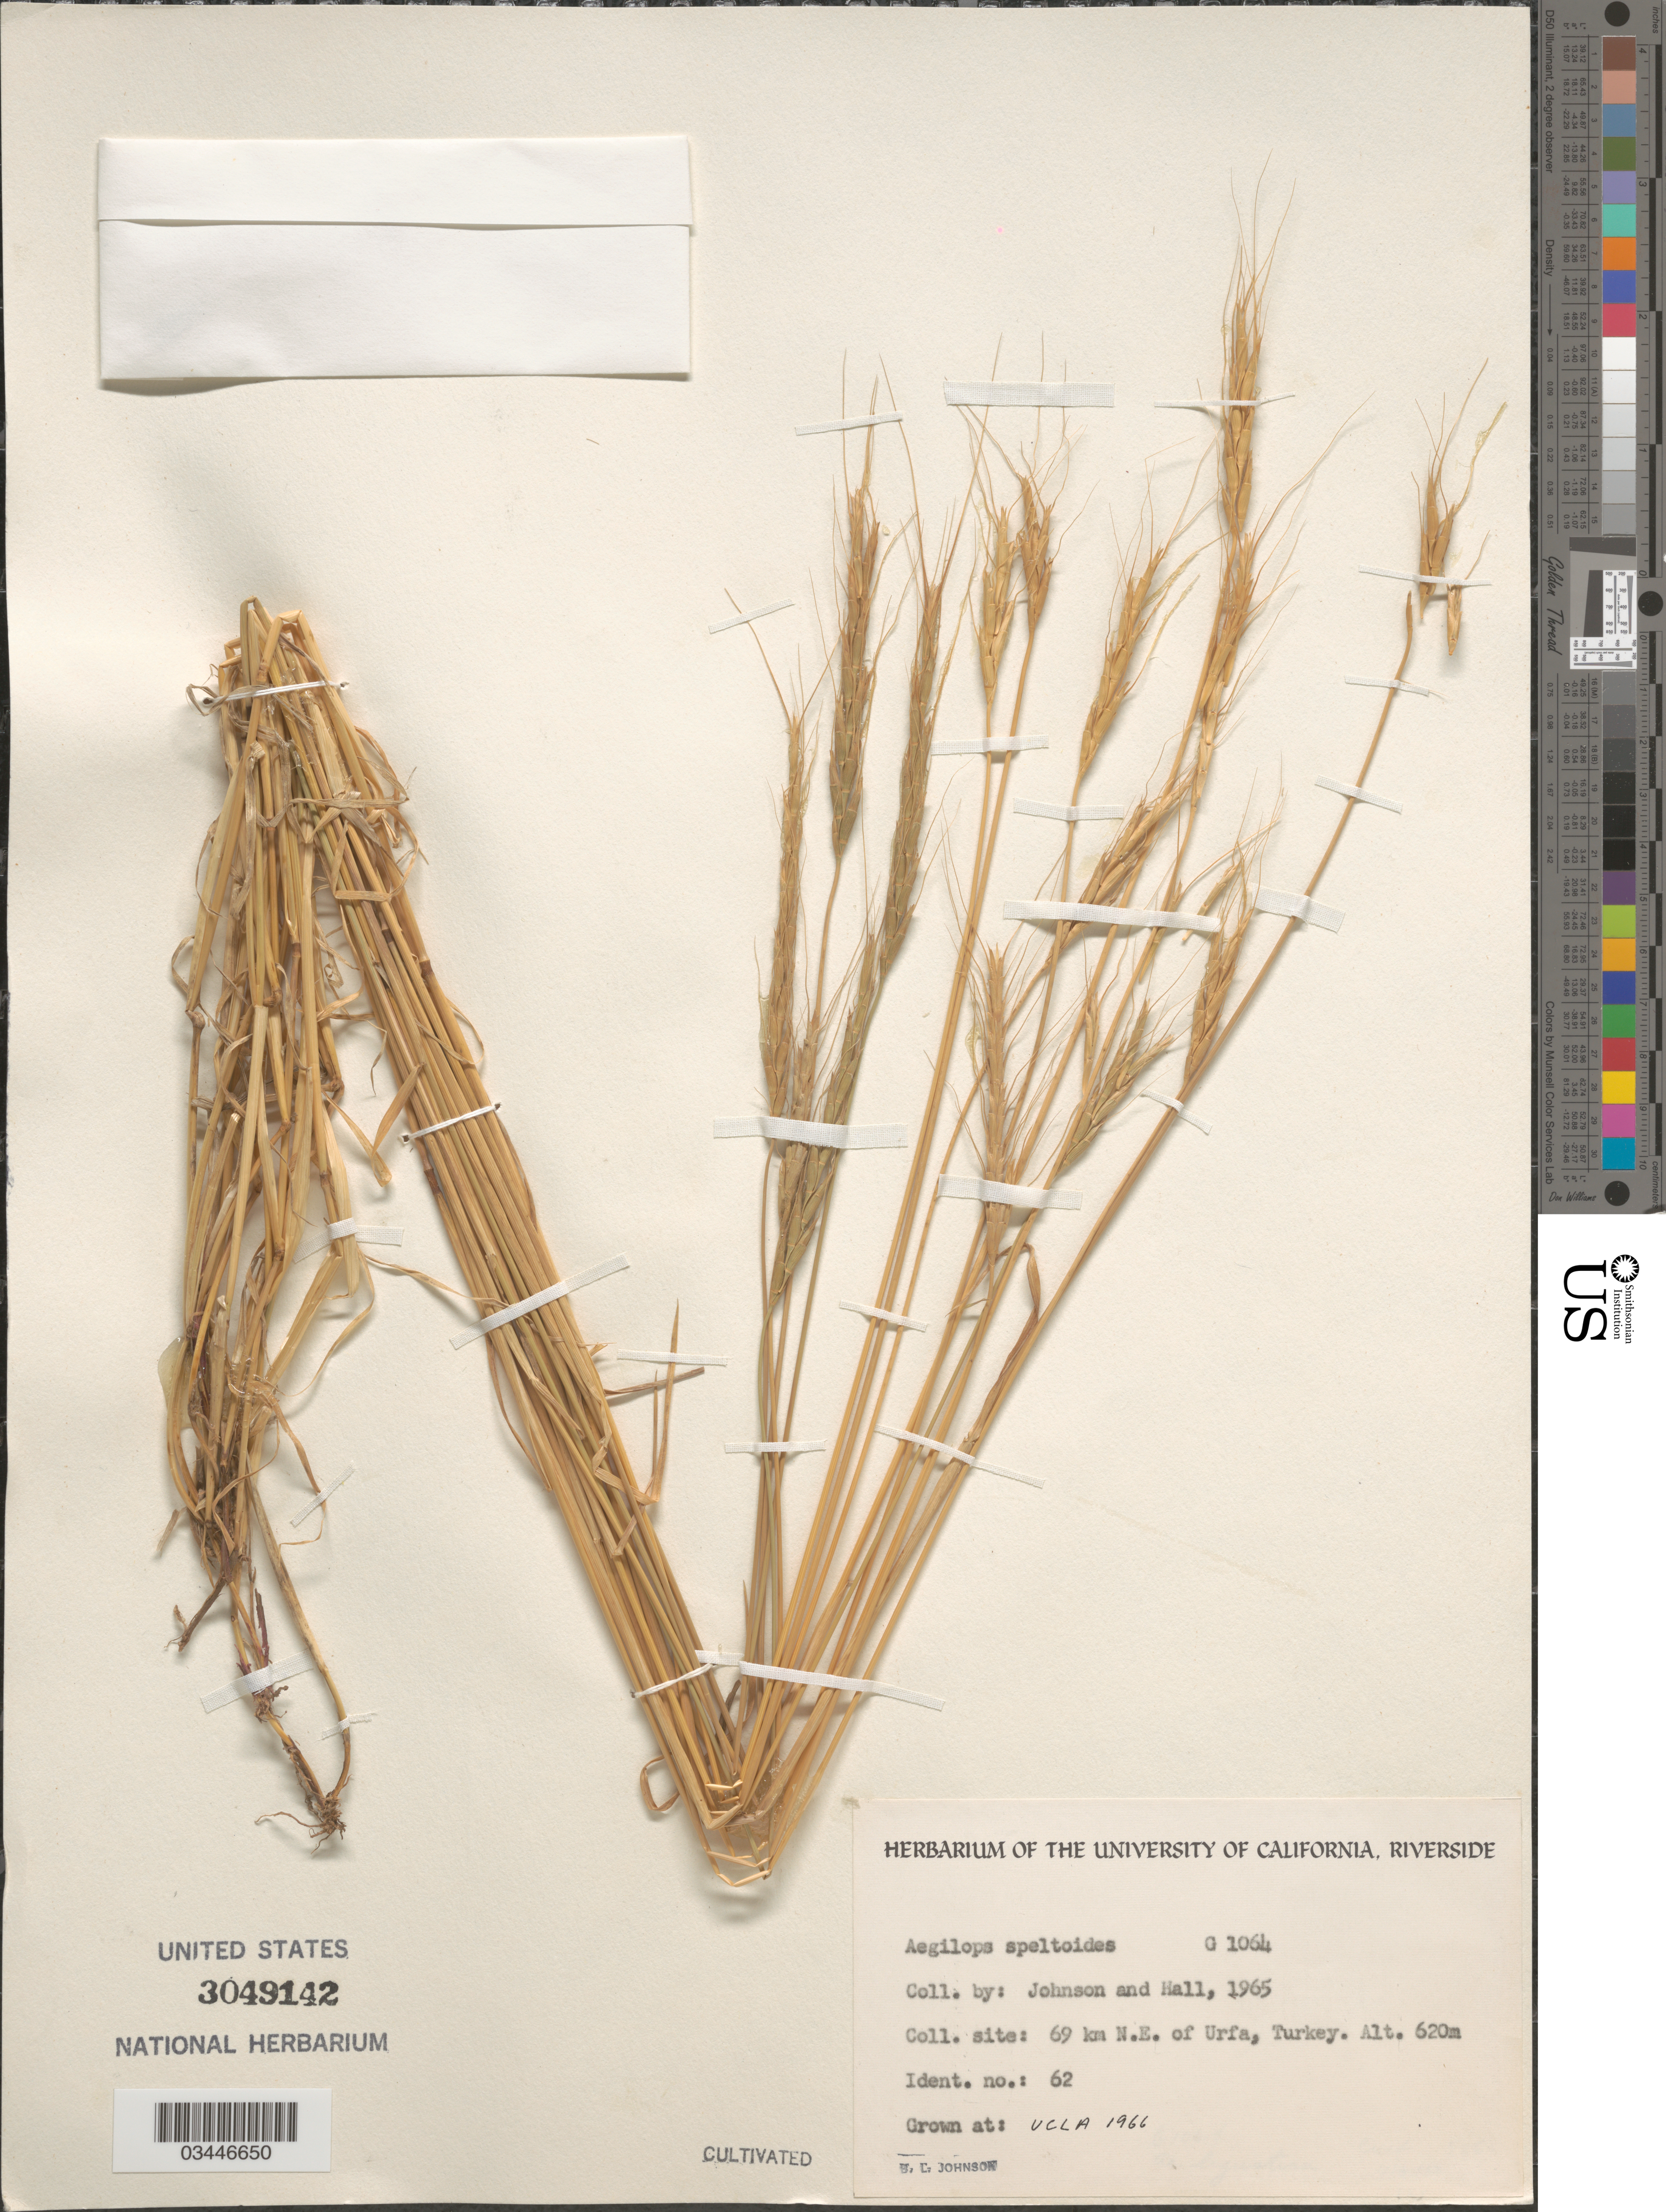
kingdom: Plantae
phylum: Tracheophyta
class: Liliopsida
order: Poales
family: Poaceae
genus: Aegilops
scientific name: Aegilops speltoides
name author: Tausch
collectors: B. Johnson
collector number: G1064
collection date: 1966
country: United States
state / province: California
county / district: Los Angeles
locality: UCLA.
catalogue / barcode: US 3049142